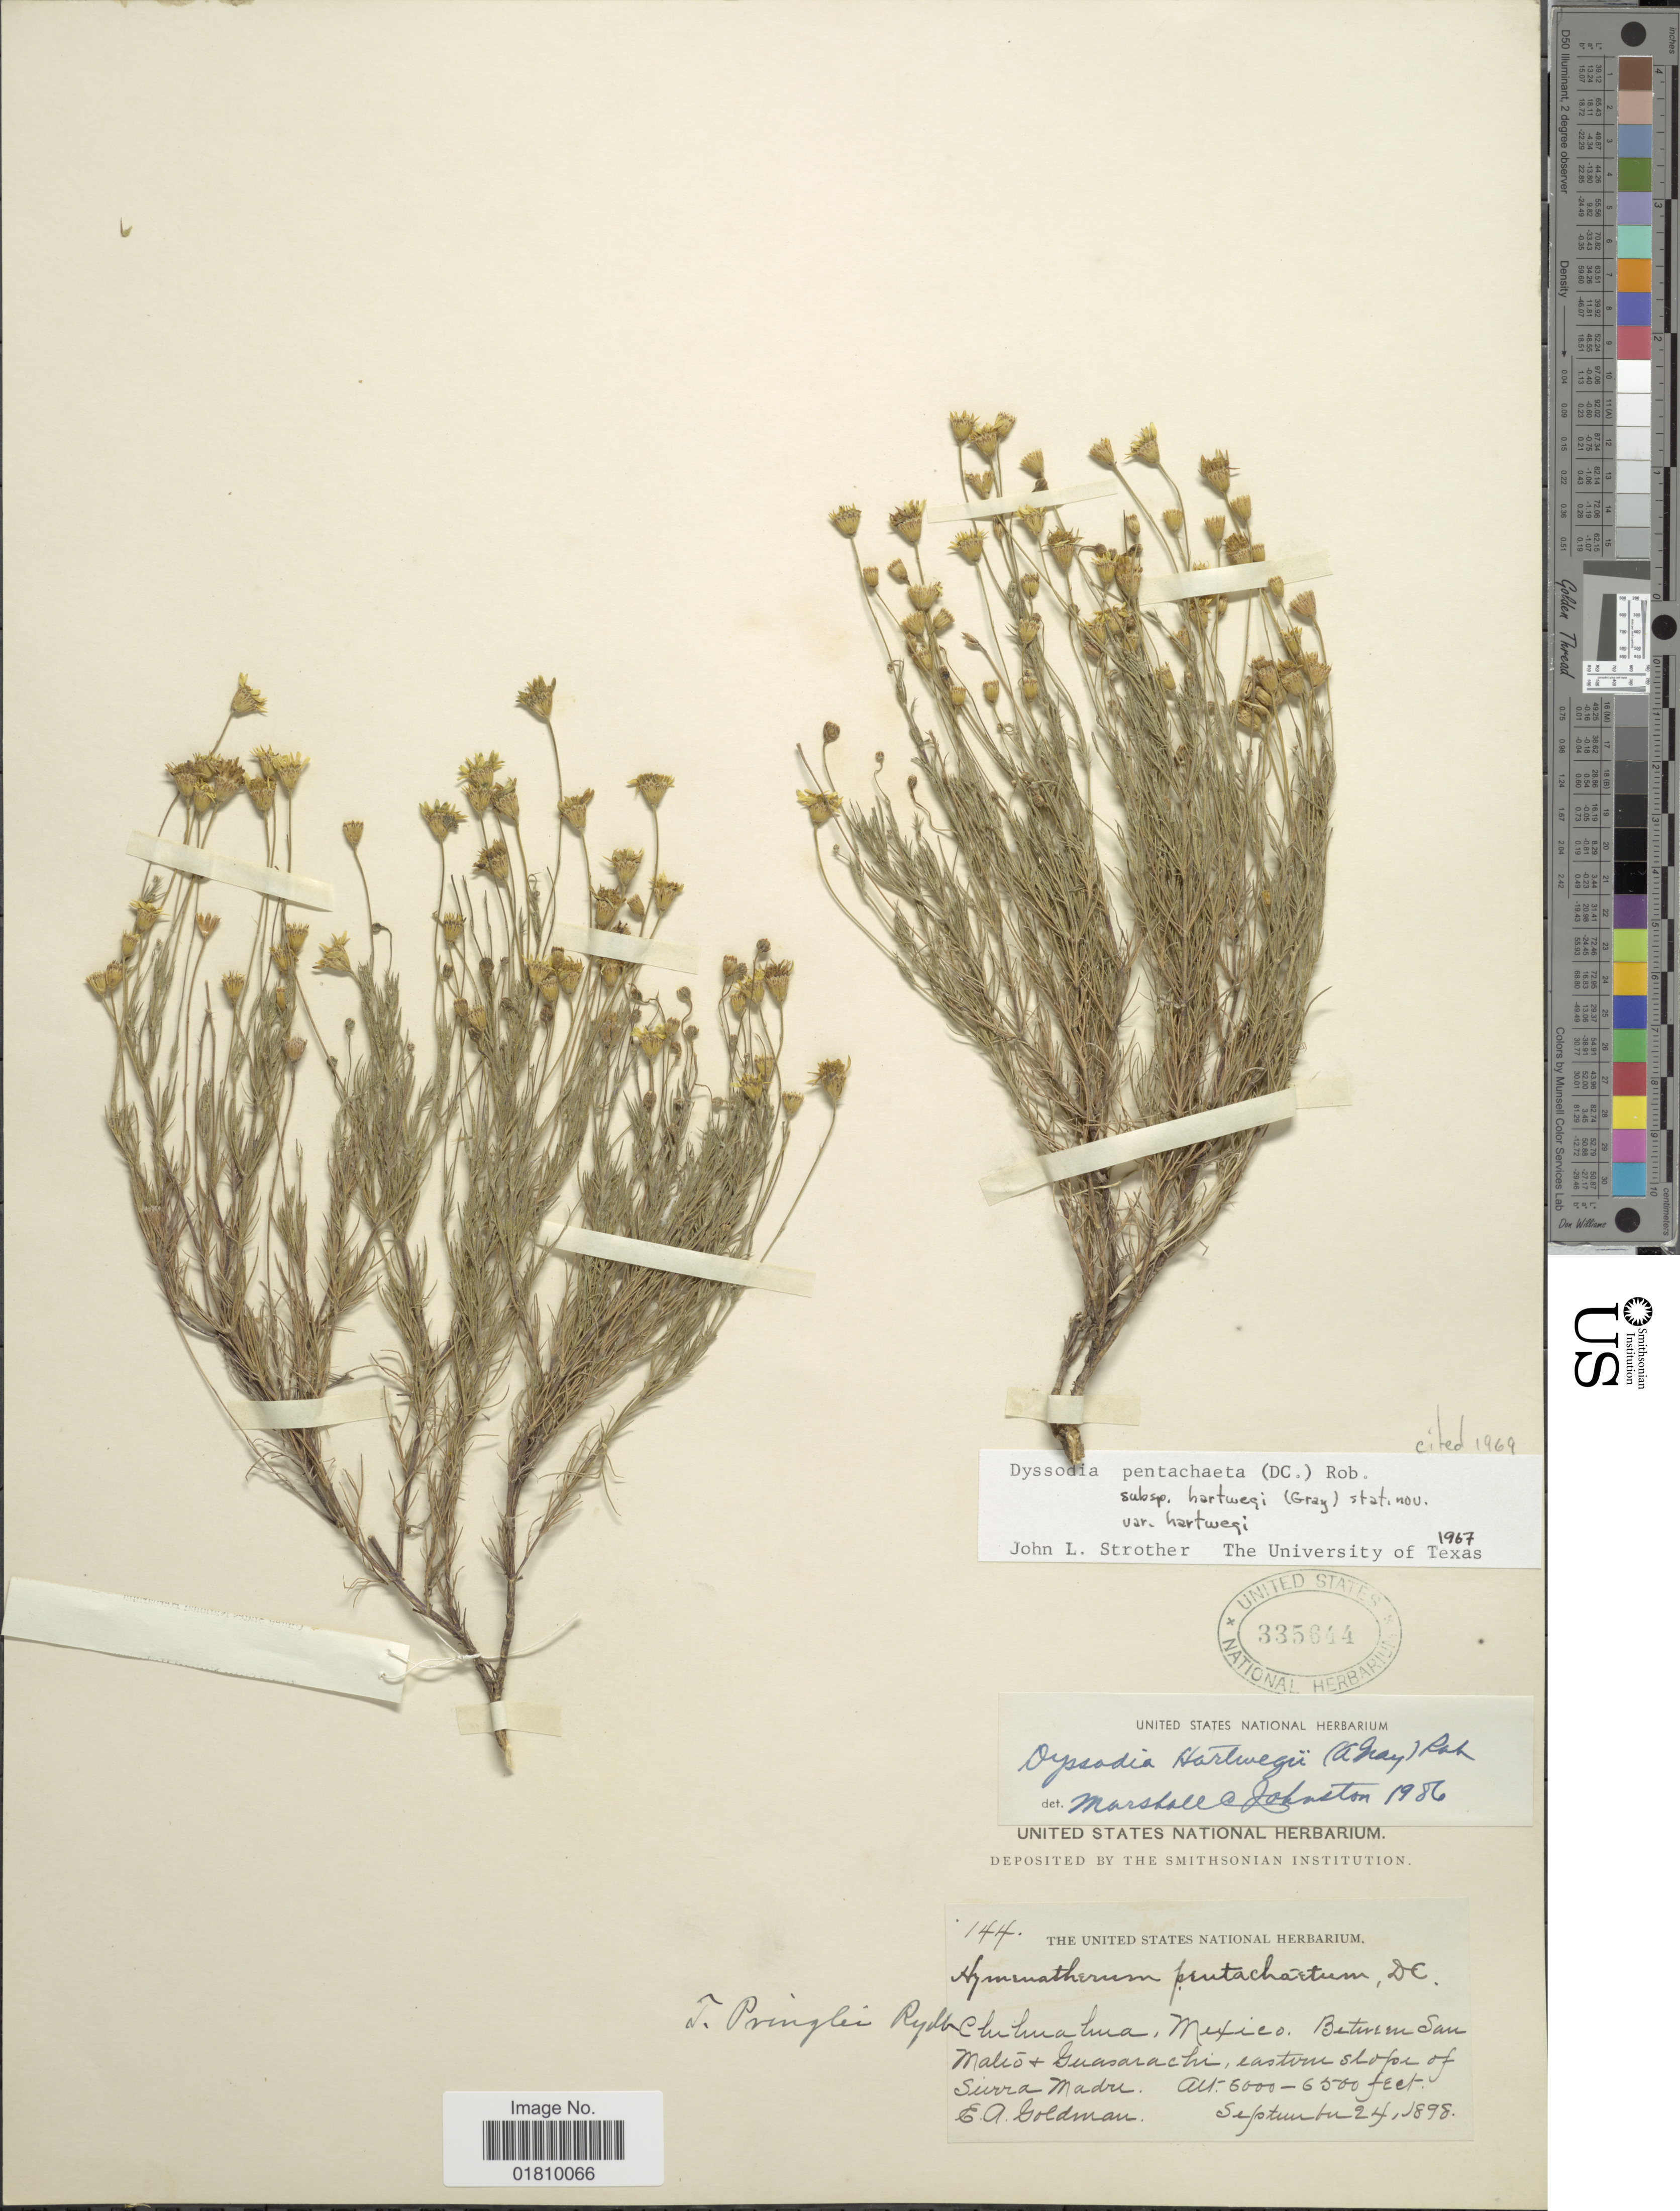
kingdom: Plantae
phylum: Tracheophyta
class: Magnoliopsida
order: Asterales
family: Asteraceae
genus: Thymophylla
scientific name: Thymophylla pentachaeta var. hartwegii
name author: (A. Gray) Strother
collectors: E. A. Goldman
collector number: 144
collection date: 1898-09-24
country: Mexico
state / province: Chihuahua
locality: Between San Malío + Guasarachi, eastern slope of Sierra Madre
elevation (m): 1829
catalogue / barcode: US 335644